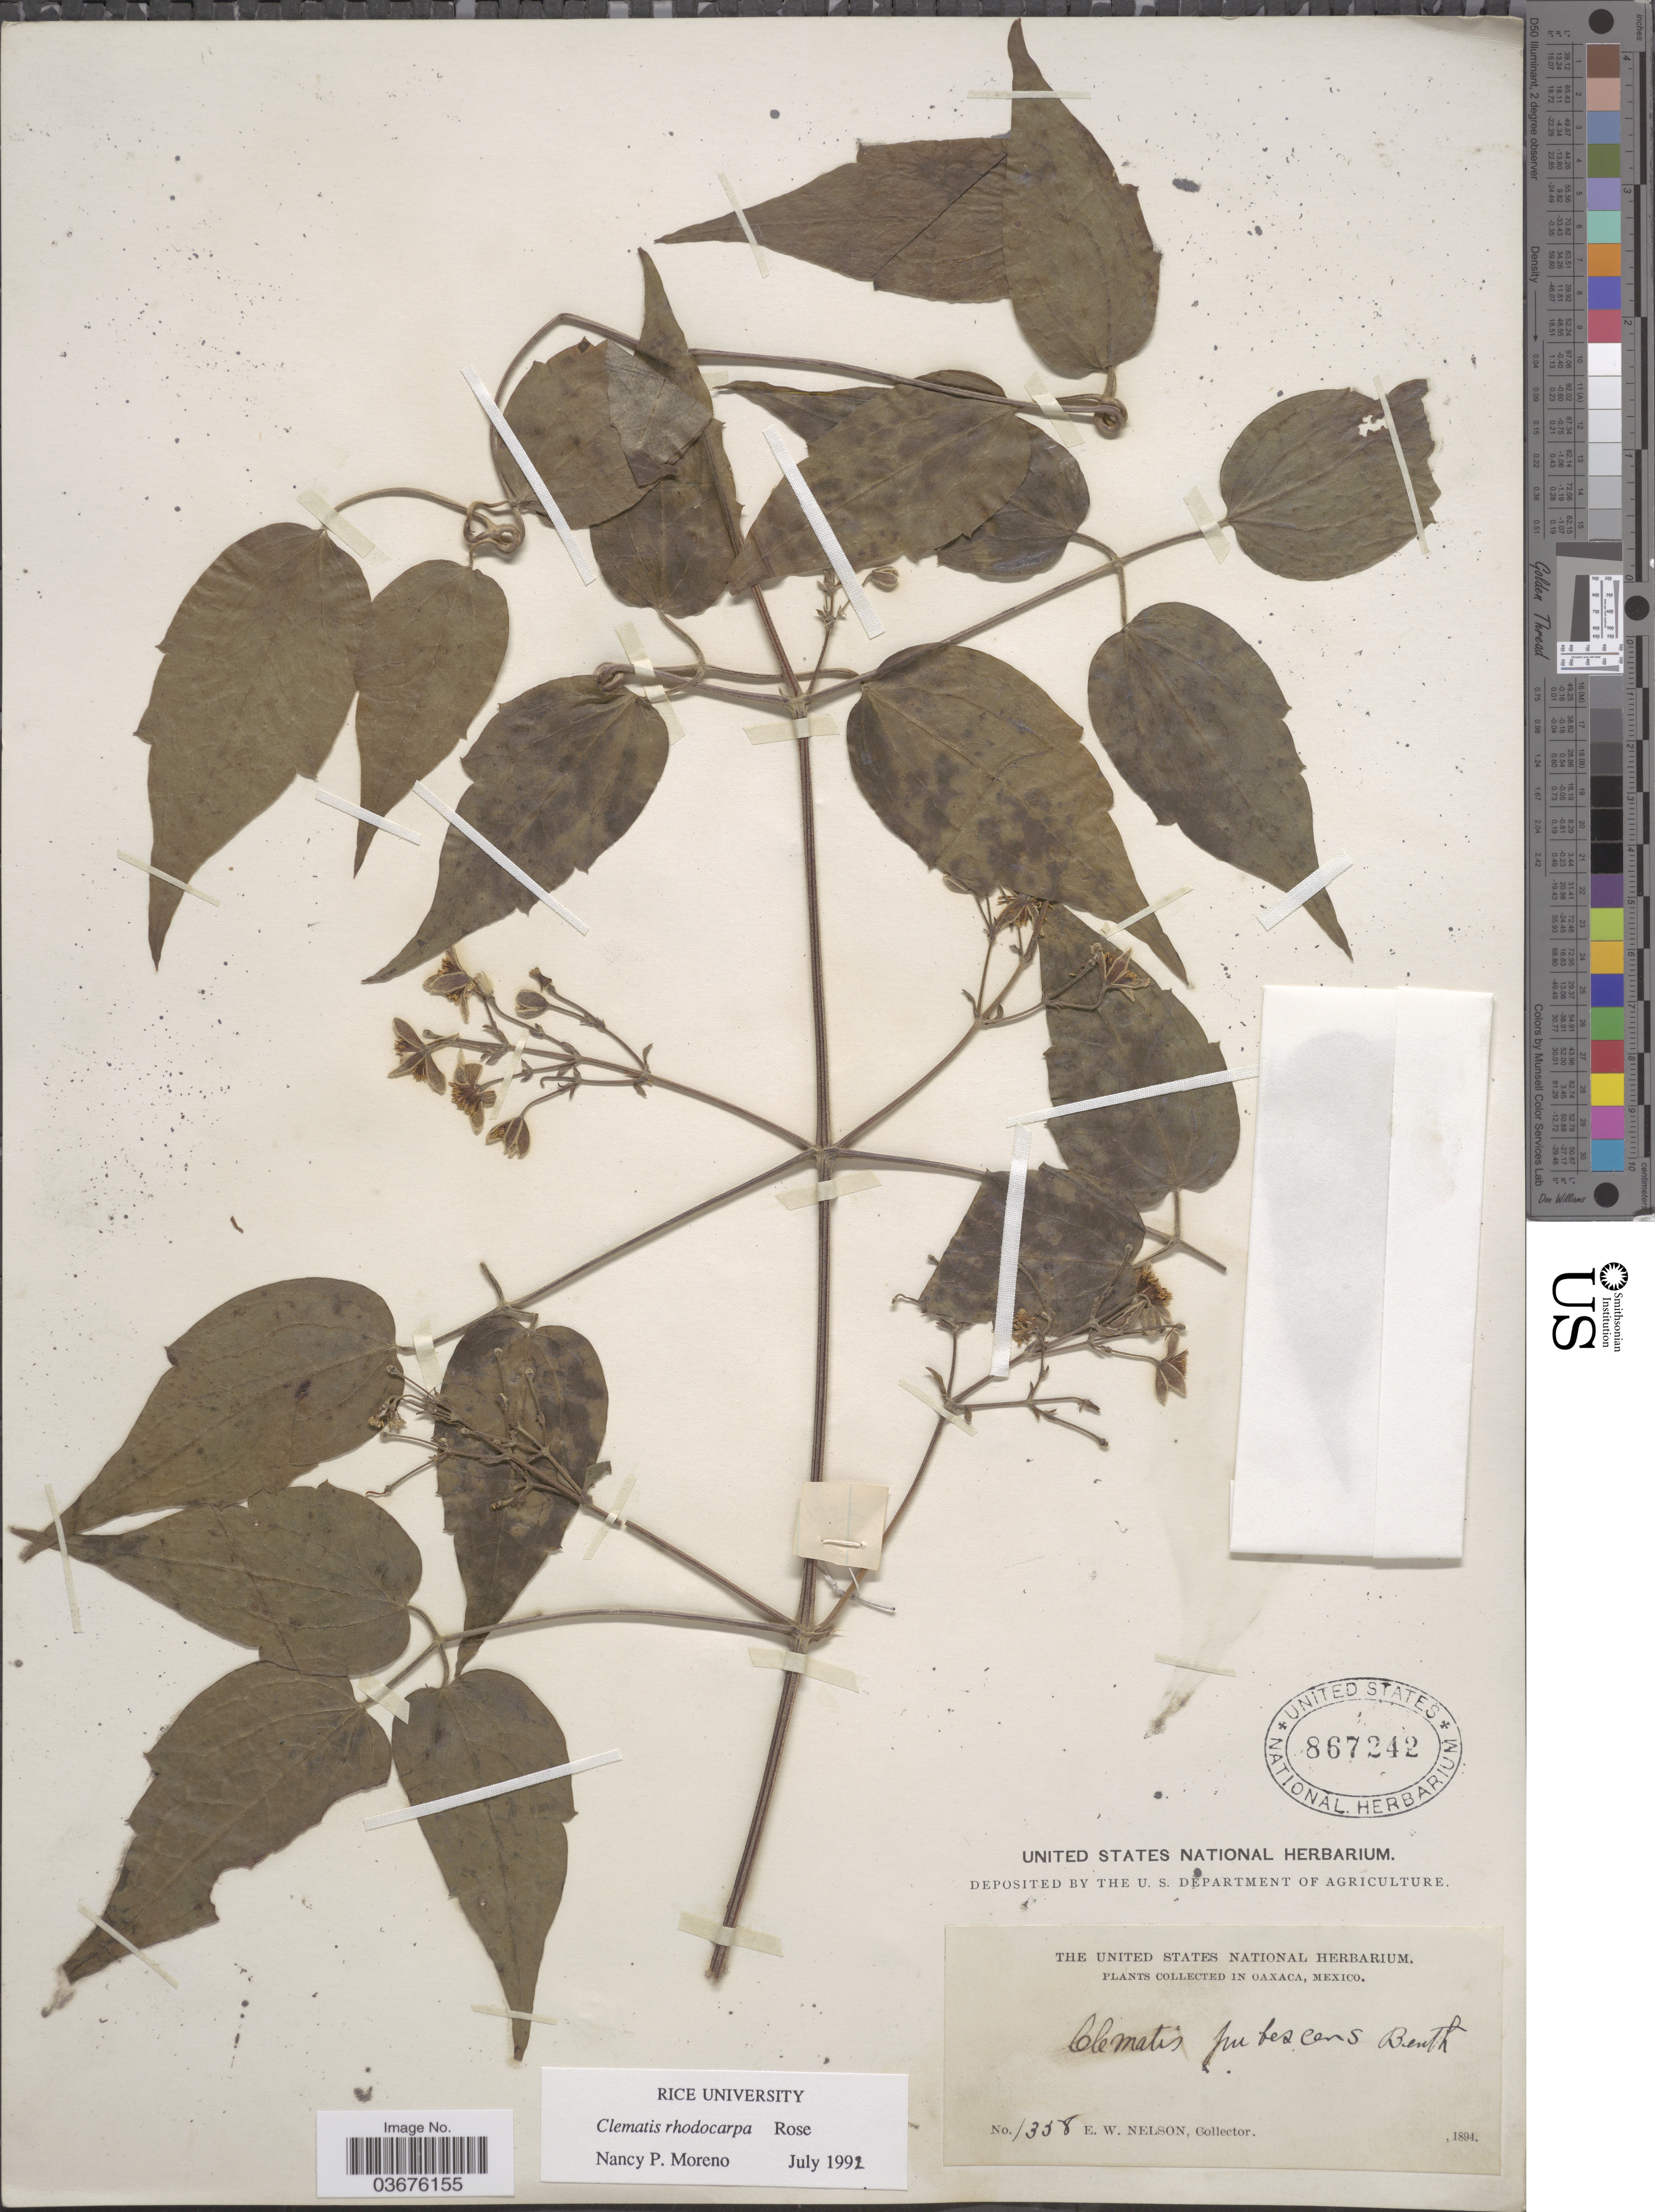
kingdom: Plantae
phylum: Tracheophyta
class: Magnoliopsida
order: Ranunculales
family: Ranunculaceae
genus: Clematis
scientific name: Clematis rhodocarpa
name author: Rose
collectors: E. W. Nelson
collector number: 1358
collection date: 1894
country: Mexico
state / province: Oaxaca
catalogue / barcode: US 867242